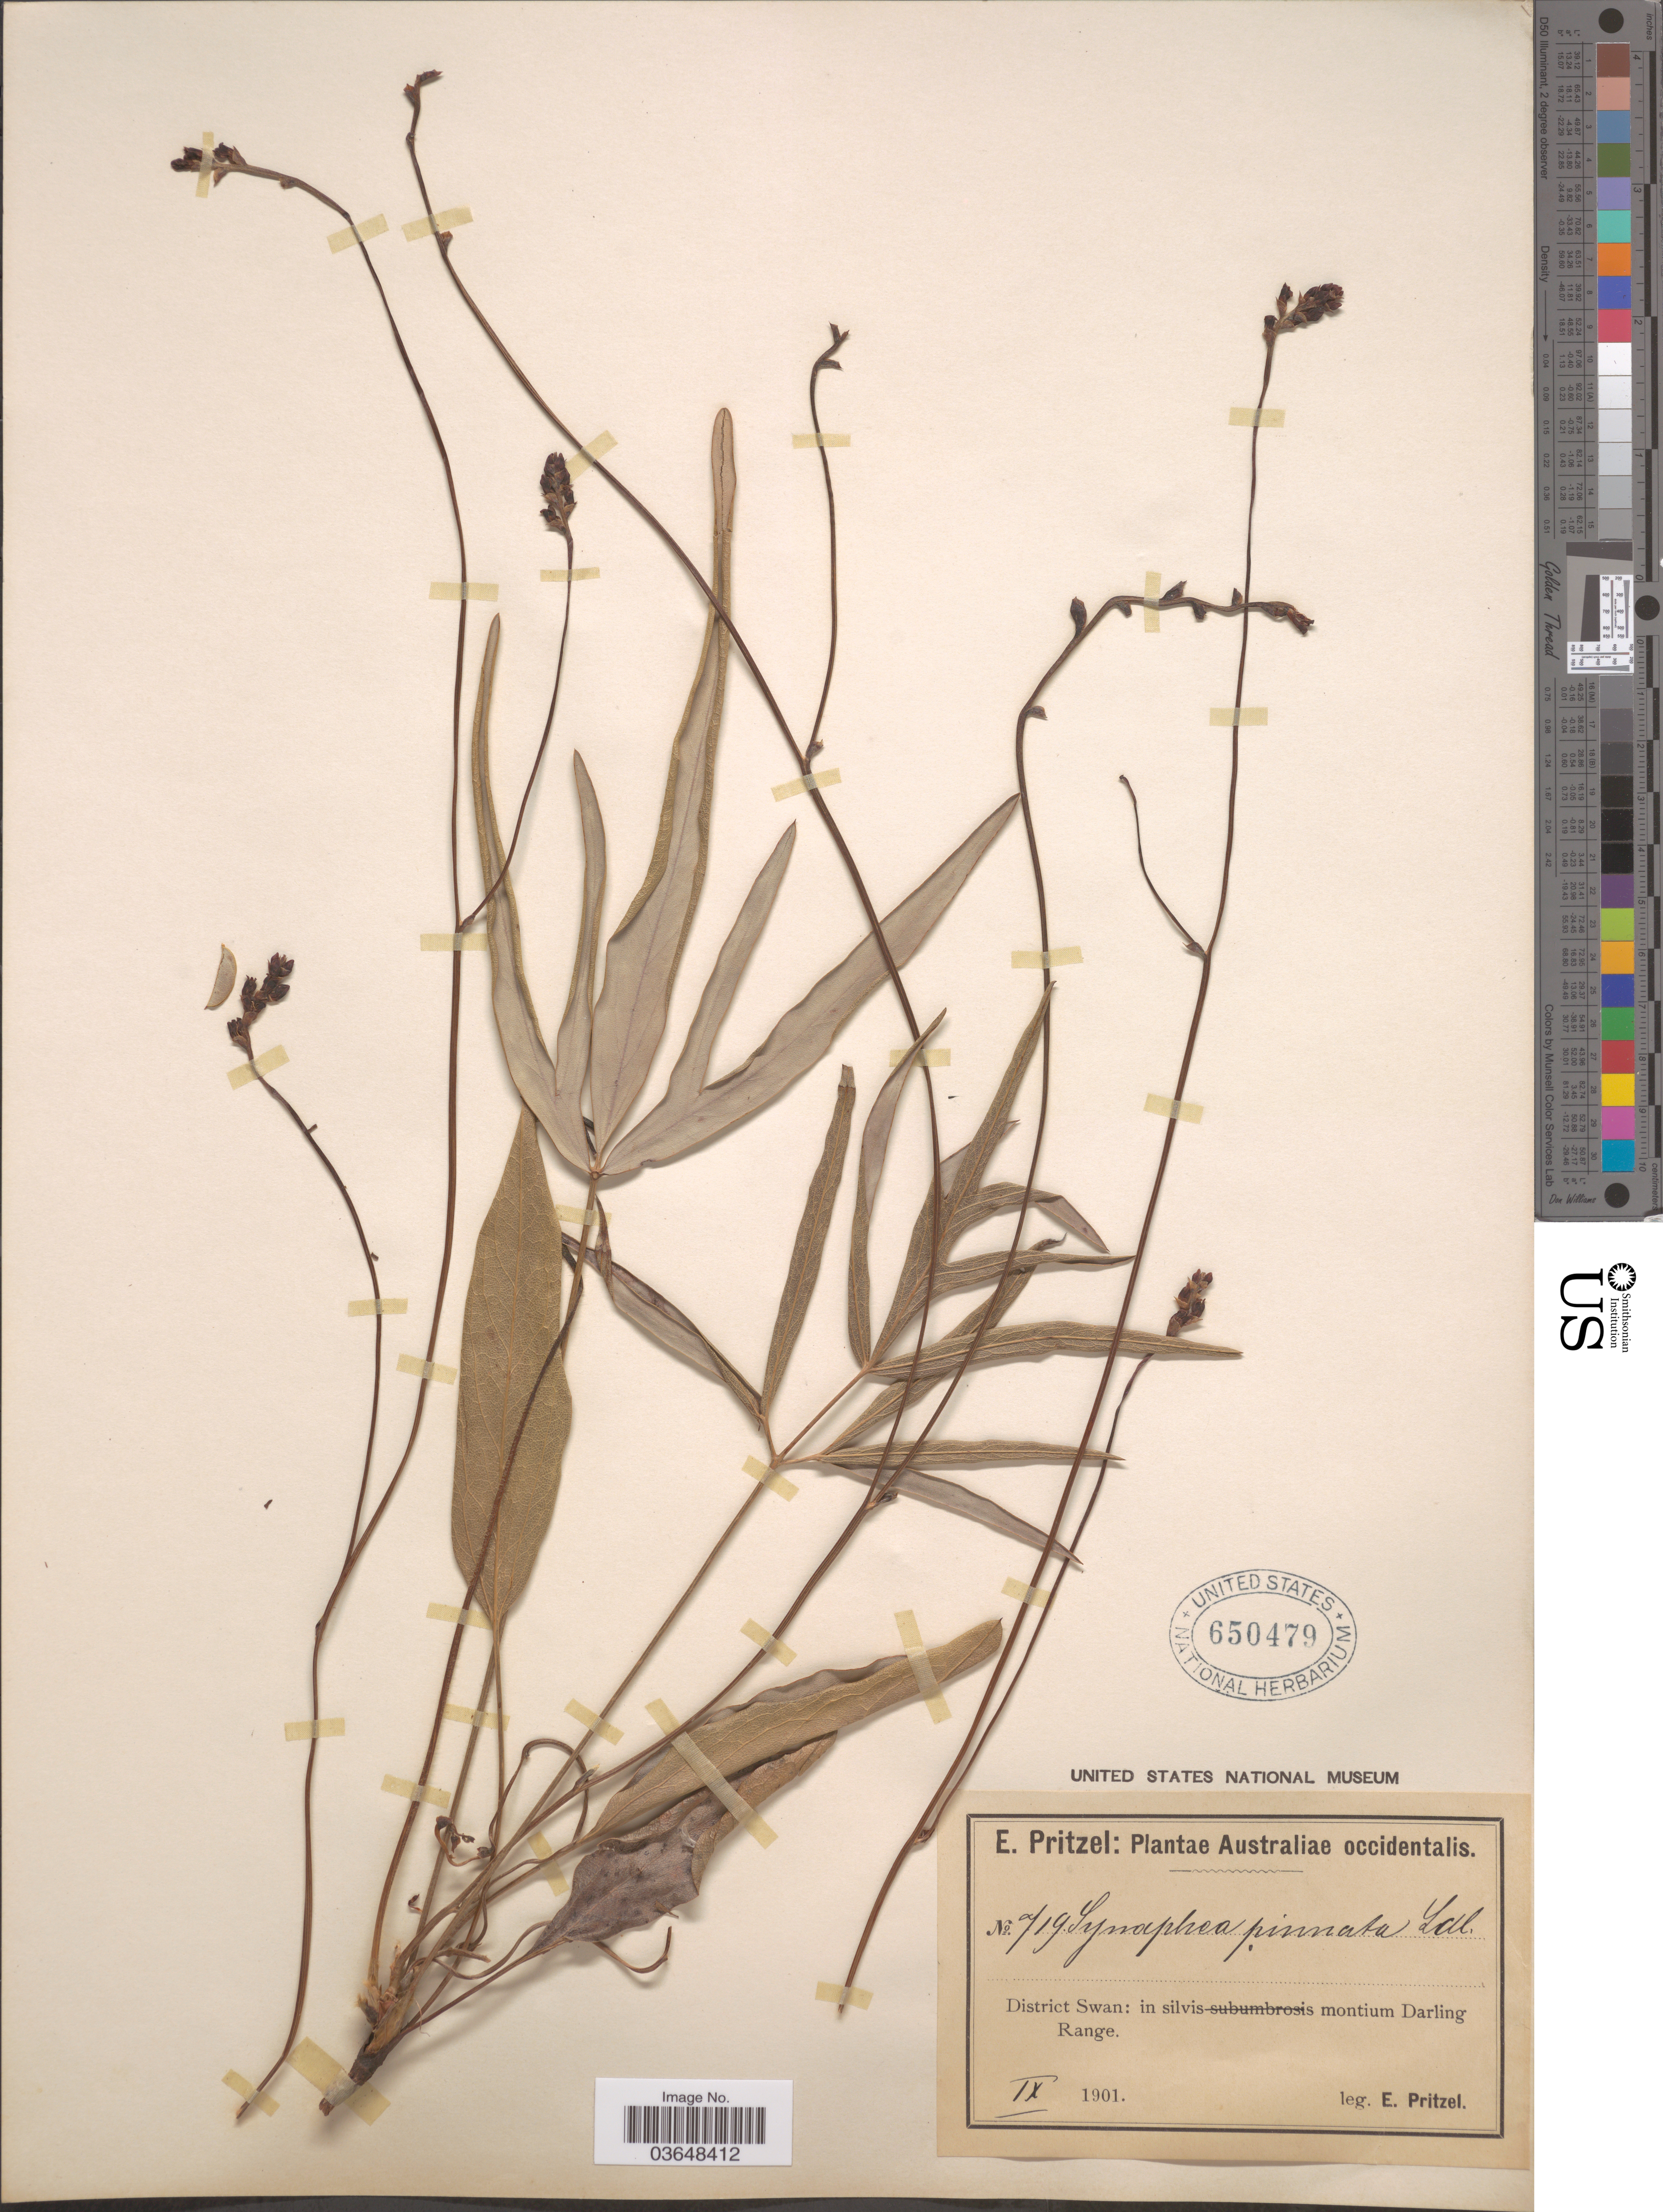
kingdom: Plantae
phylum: Tracheophyta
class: Magnoliopsida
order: Proteales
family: Proteaceae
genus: Synaphea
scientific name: Synaphea pinnata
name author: Lindl.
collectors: E. G. Pritzel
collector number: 719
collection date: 1901-09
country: Australia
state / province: Western Australia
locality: Australiæ occidentalis. District Swan: in silvis montium Darling Range.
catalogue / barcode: US 650479